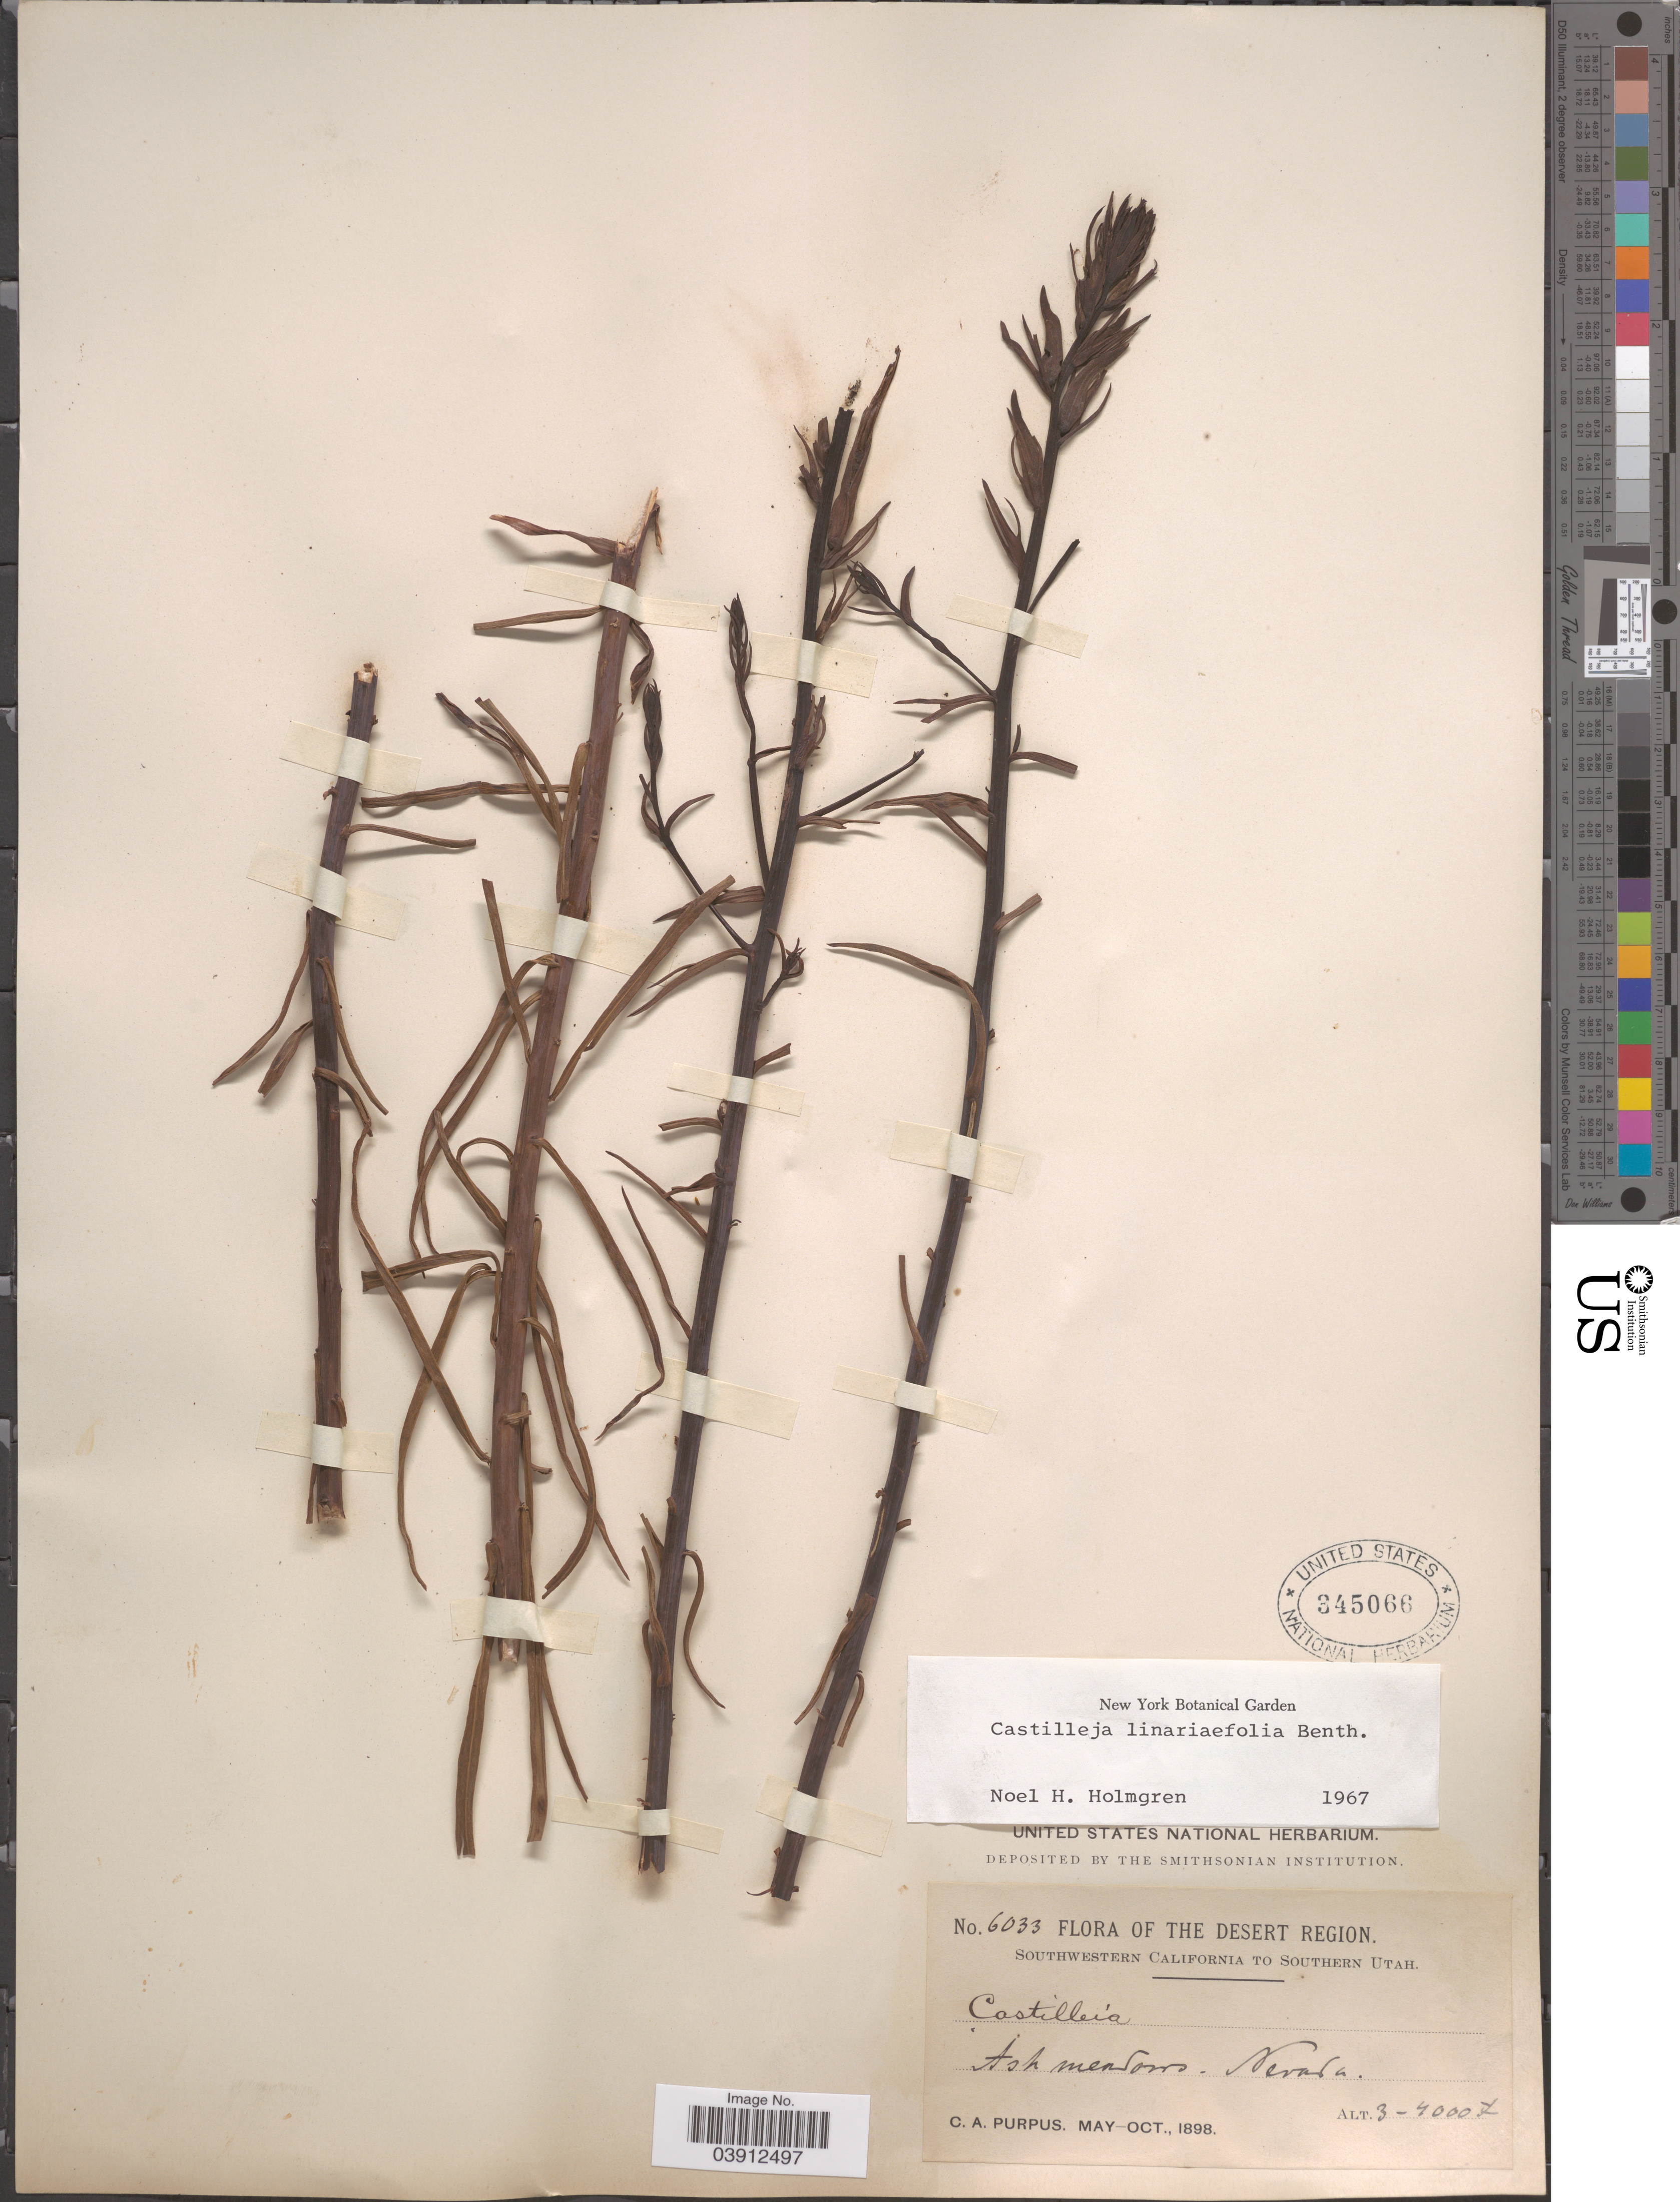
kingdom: Plantae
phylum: Tracheophyta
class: Magnoliopsida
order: Lamiales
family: Orobanchaceae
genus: Castilleja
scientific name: Castilleja linariifolia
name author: Benth.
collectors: C. A. Purpus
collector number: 6033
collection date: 1898-05/1898-10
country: United States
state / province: Nevada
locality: Desert Region. Ash meadows.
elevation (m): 914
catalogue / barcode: US 345066